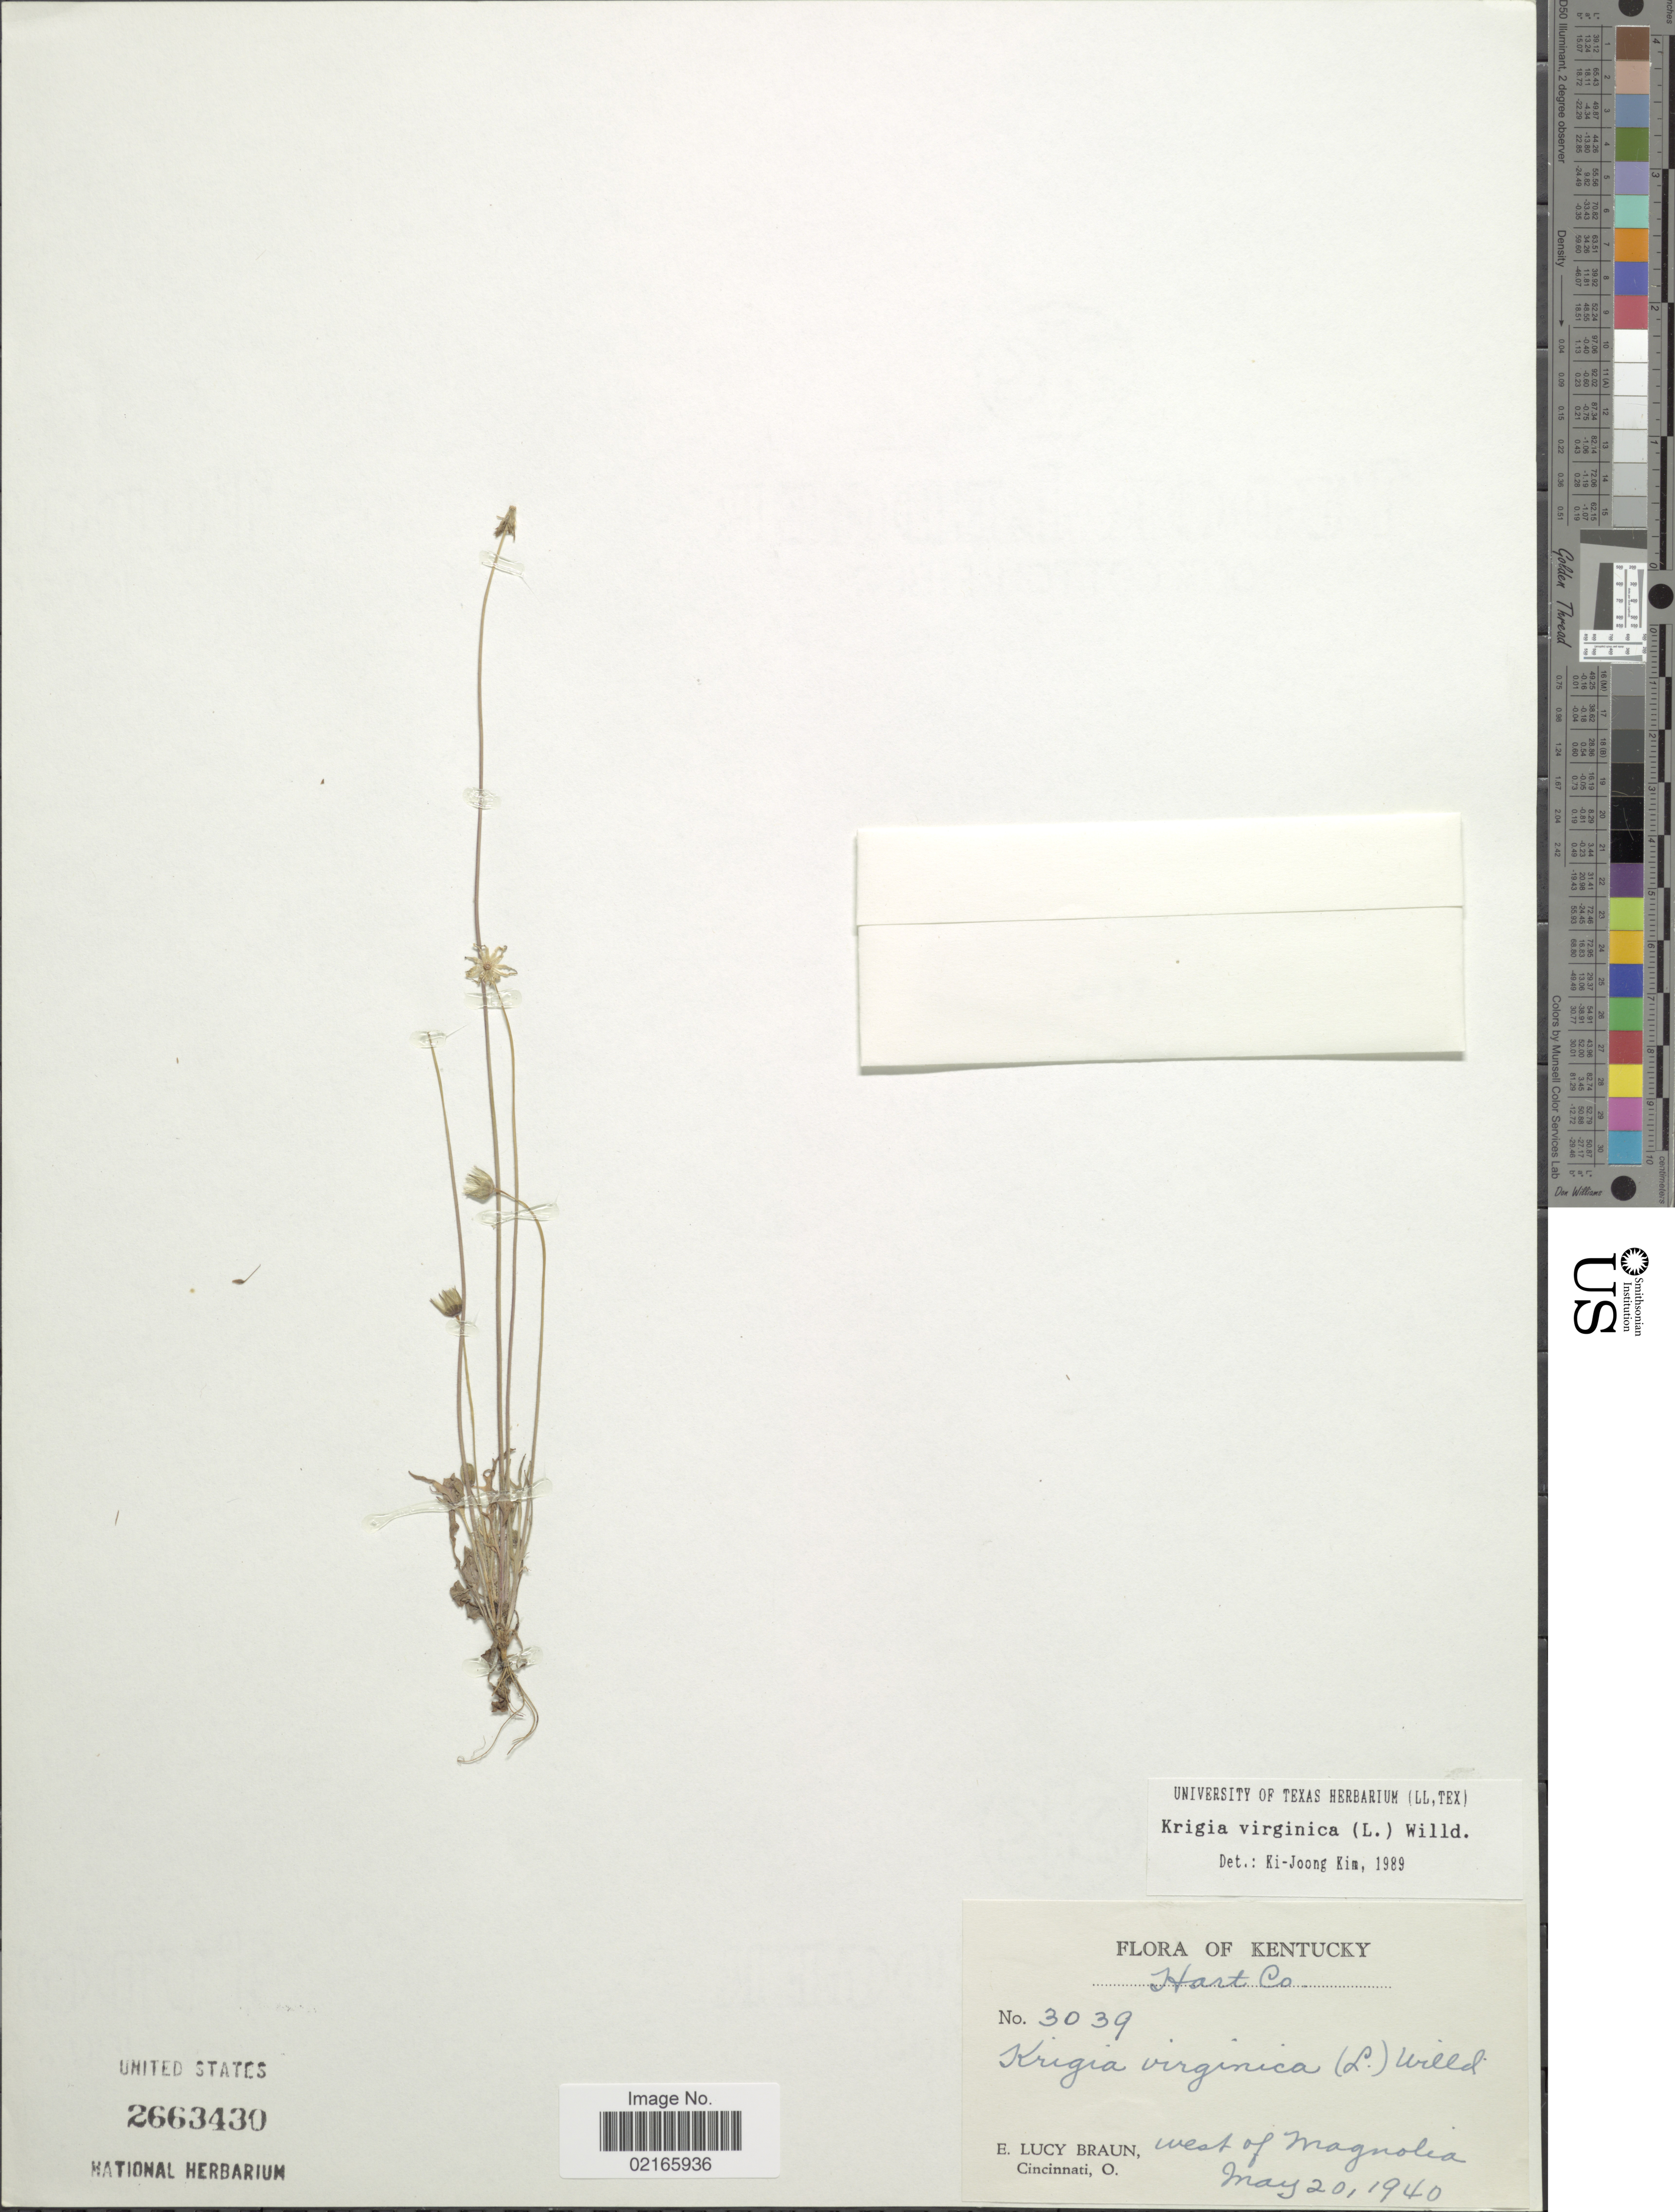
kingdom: Plantae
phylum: Tracheophyta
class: Magnoliopsida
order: Asterales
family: Asteraceae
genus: Krigia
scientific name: Krigia virginica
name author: (L.) Willd.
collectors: E. L. Braun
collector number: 3039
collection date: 1940-05-20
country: United States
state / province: Kentucky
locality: Hart Co., west of Magnolia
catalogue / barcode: US 2663430